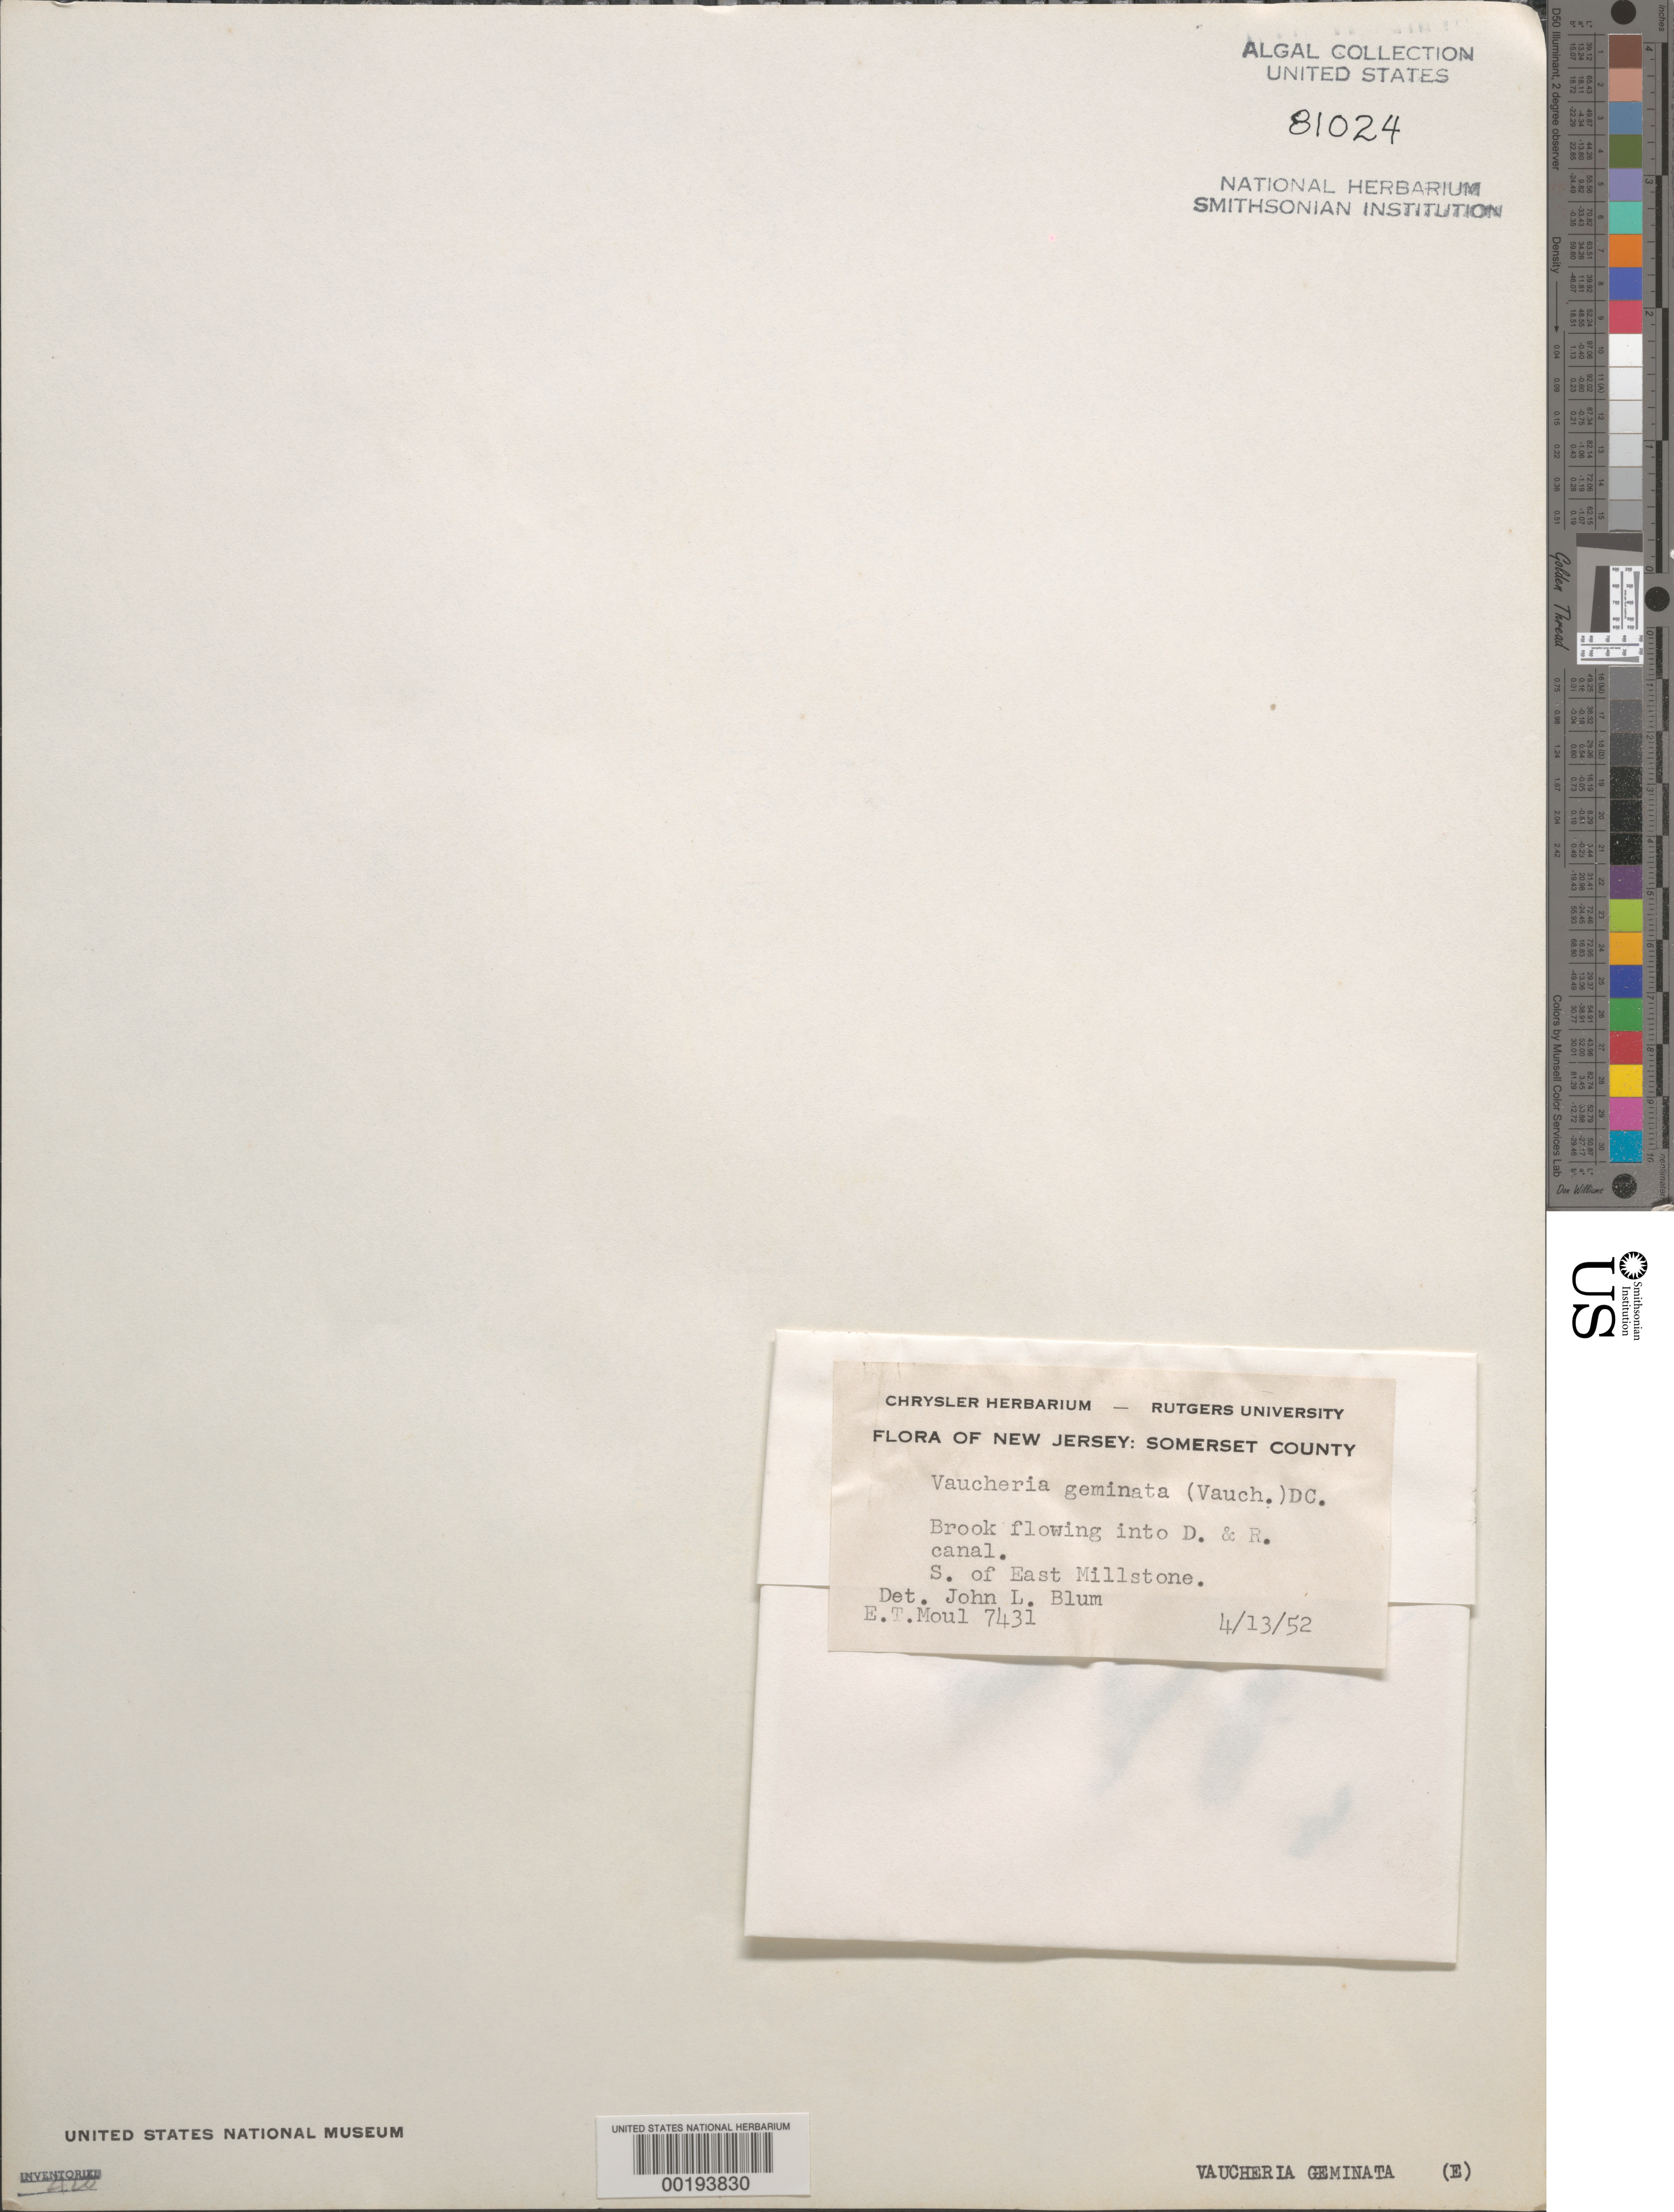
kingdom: Chromista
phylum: Ochrophyta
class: Xanthophyceae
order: Vaucheriales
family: Vaucheriaceae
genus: Vaucheria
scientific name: Vaucheria geminata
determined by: Blum, J. L.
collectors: E. T. Moul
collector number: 7431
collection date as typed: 13 Apr 1952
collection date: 1952-04-13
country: United States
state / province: New Jersey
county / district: Somerset County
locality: Delaware and Raritan Canal, south of East Millstone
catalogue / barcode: US 81024